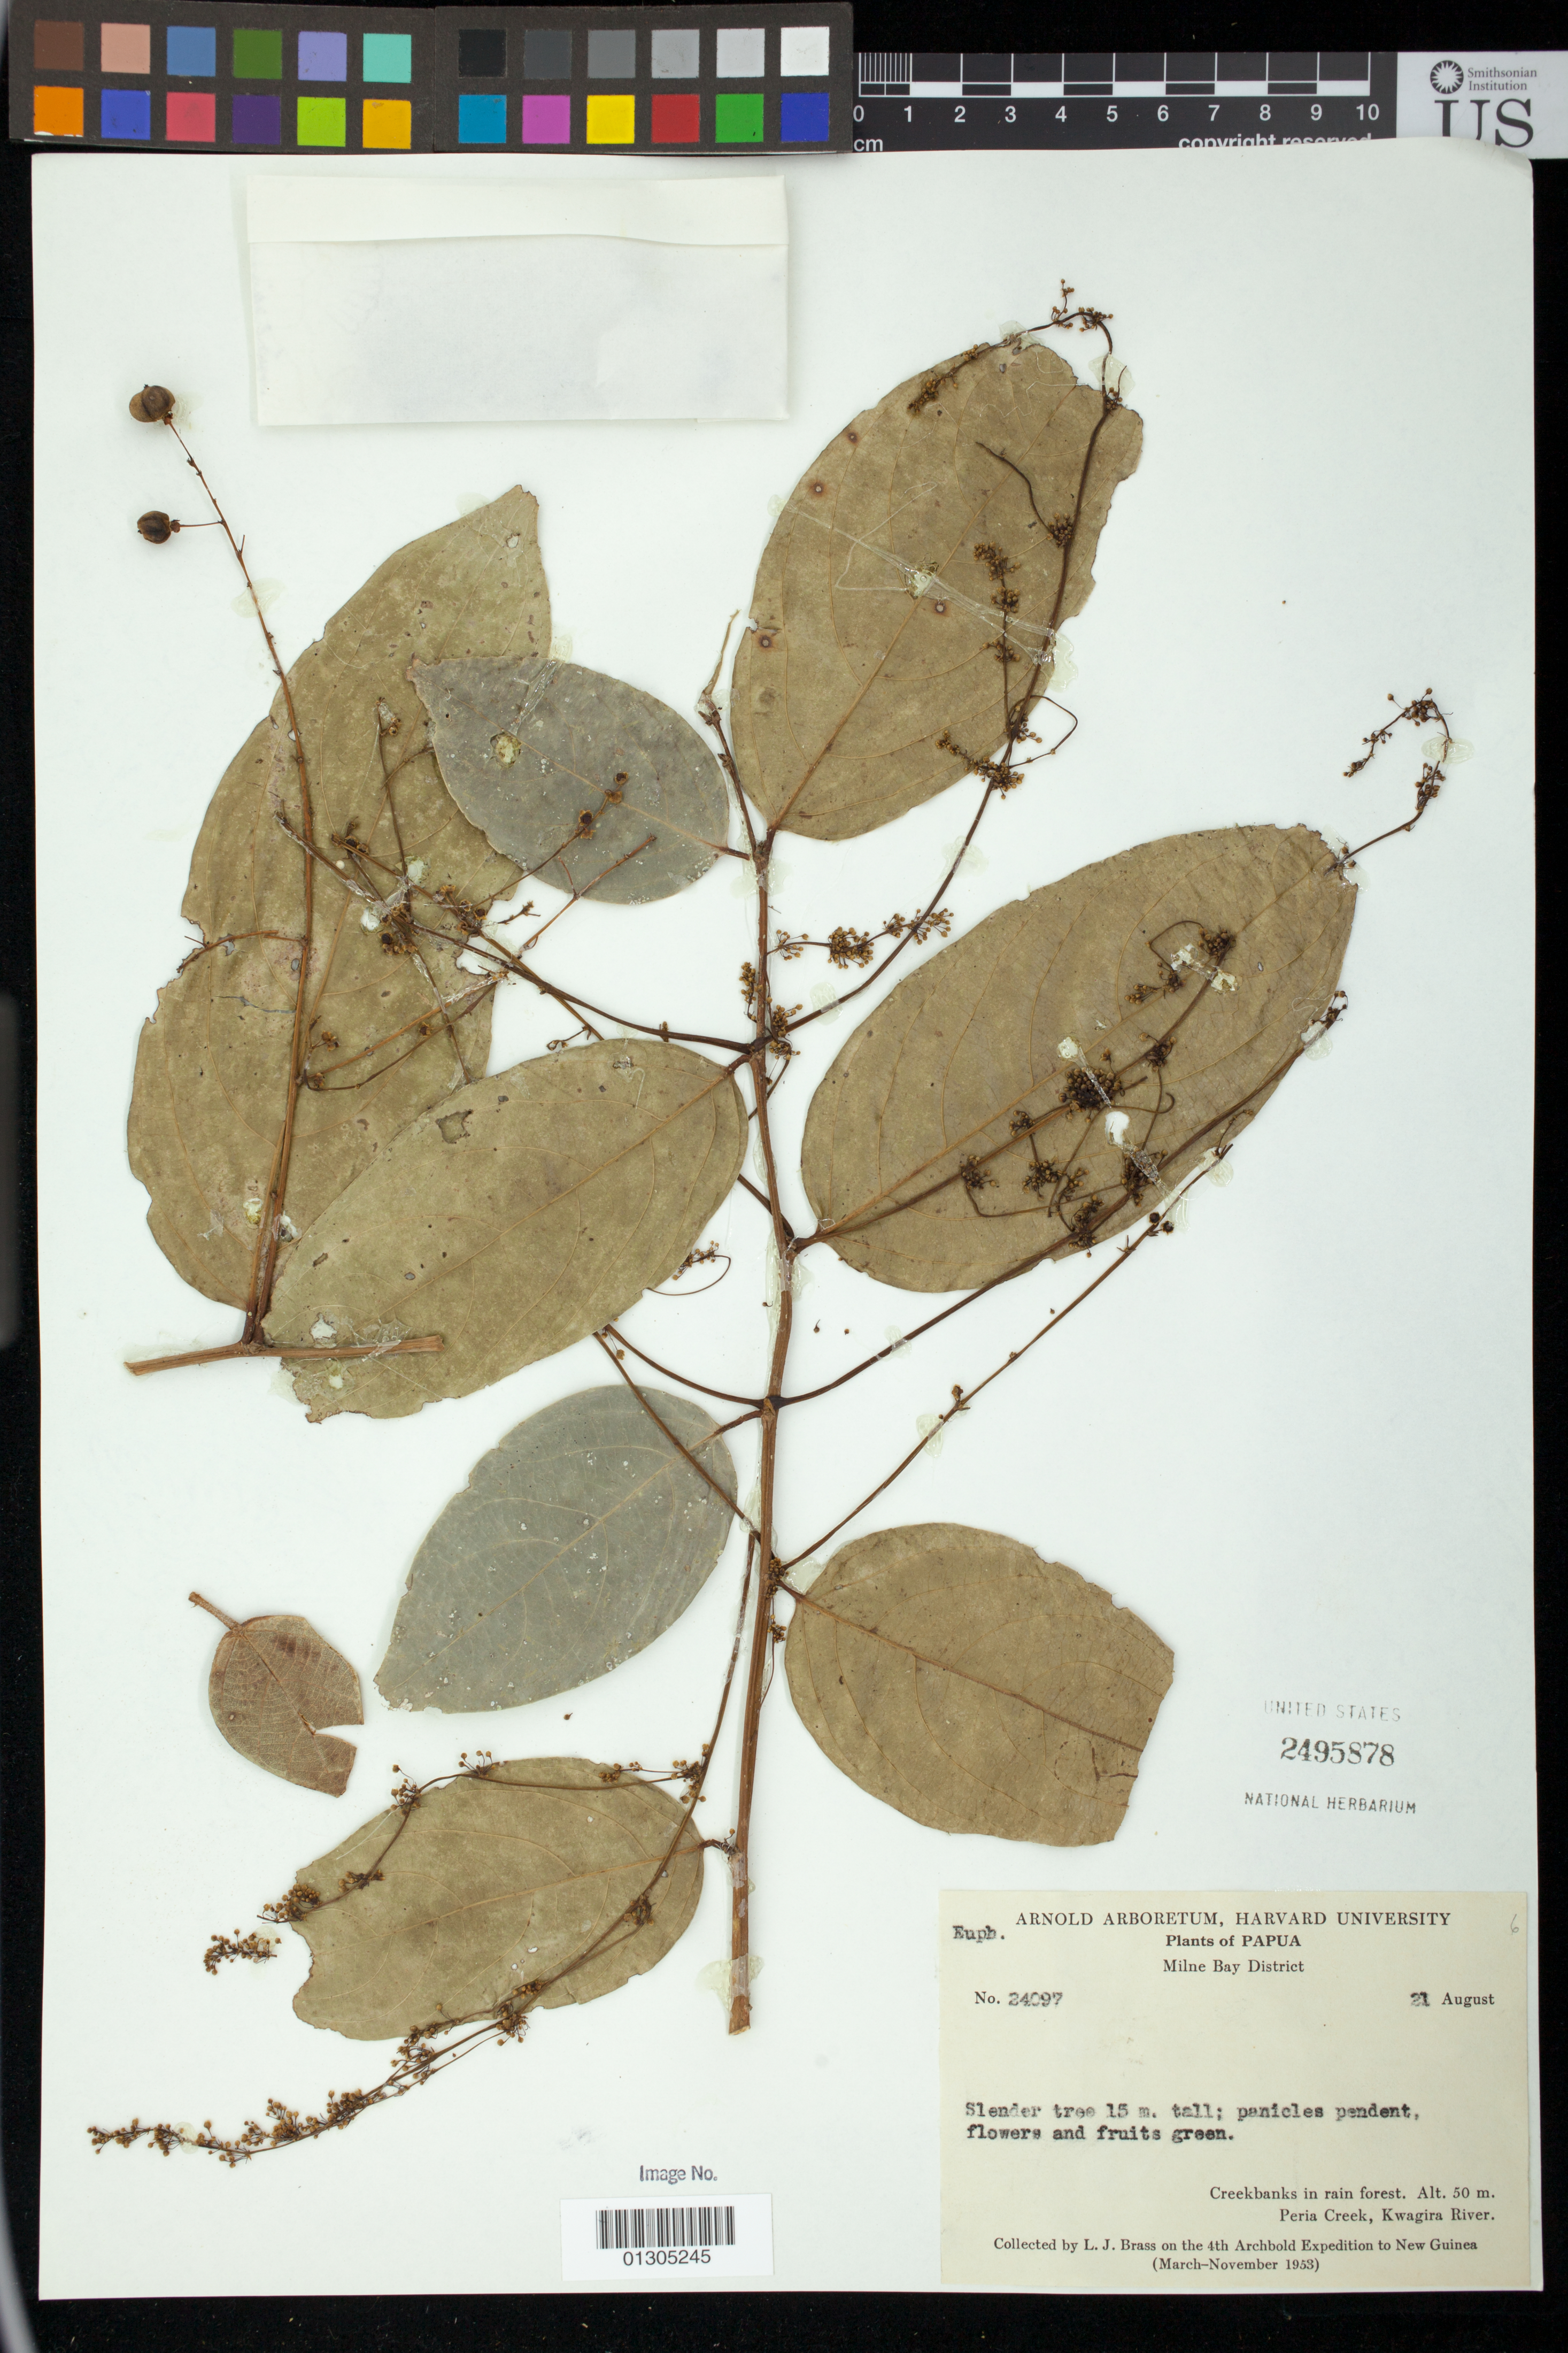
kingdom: Plantae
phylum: Tracheophyta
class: Magnoliopsida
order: Malpighiales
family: Euphorbiaceae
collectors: L. J. Brass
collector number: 24097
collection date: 1953-08-21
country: Papua New Guinea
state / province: Milne Bay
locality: Peria Creek, Kwagira River (Kwagila River)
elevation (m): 50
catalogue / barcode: US 2495878